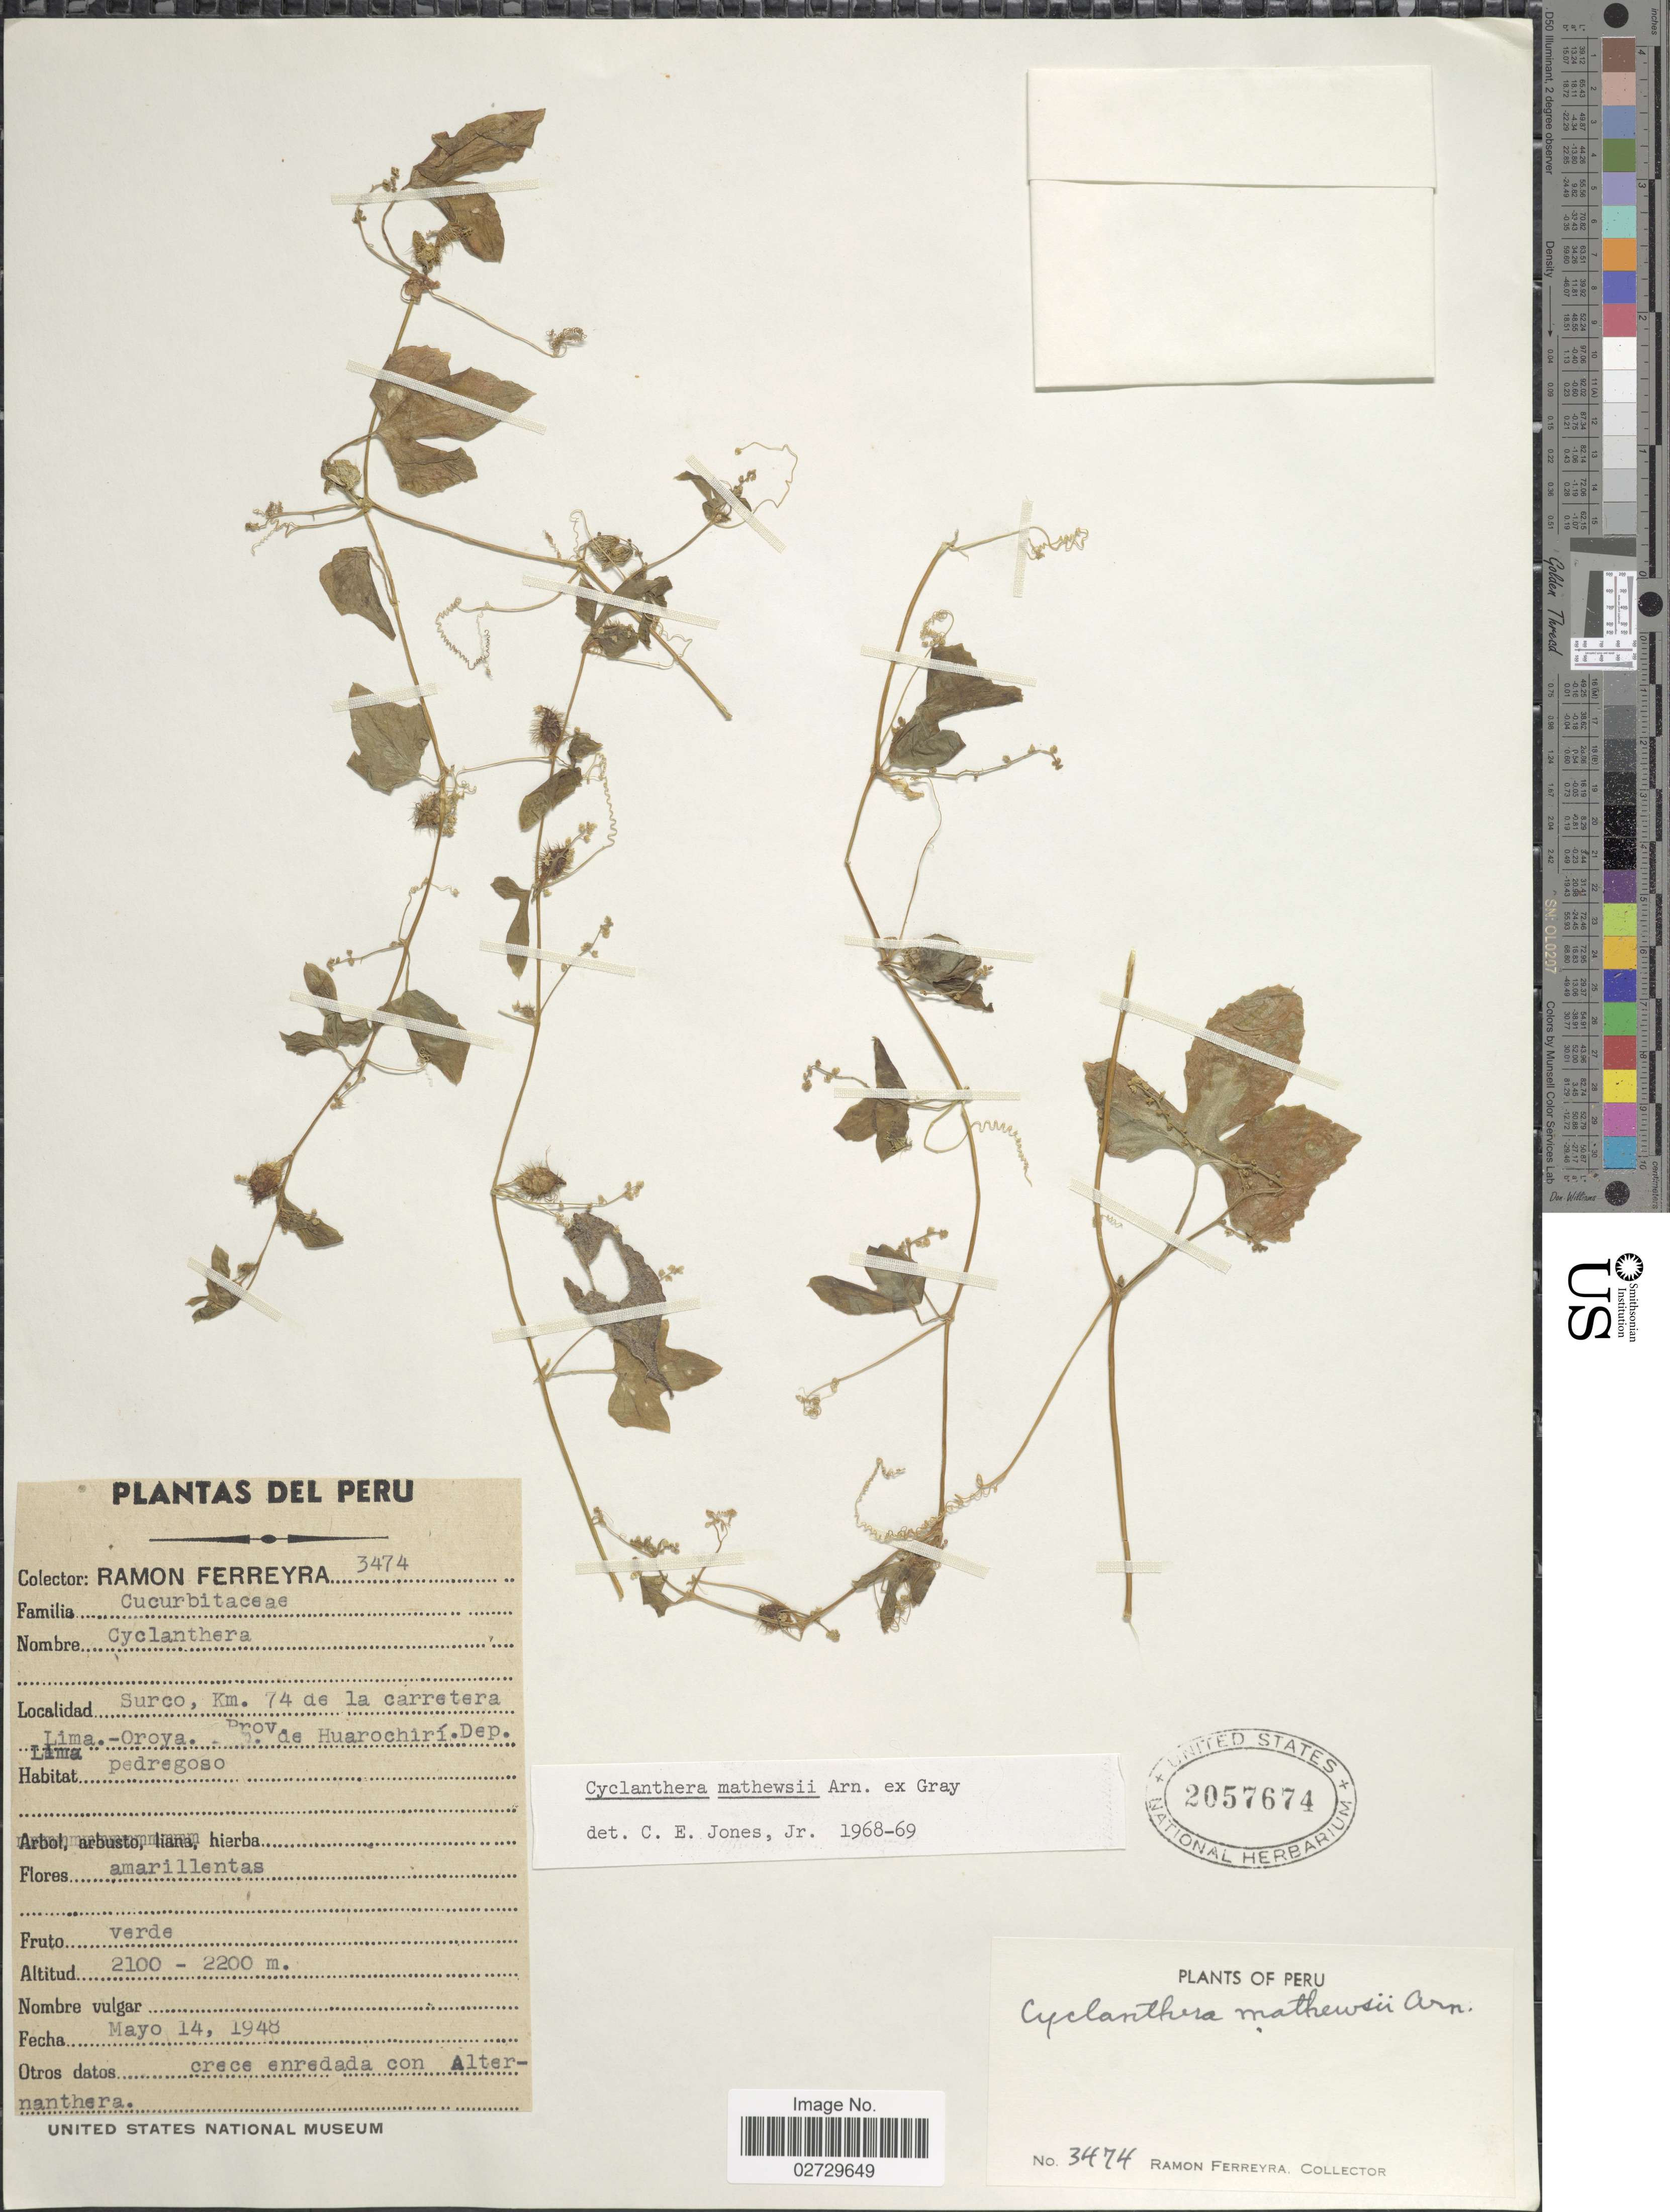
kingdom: Plantae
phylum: Tracheophyta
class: Magnoliopsida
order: Cucurbitales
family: Cucurbitaceae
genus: Cyclanthera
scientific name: Cyclanthera mathewsii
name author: Arn. ex A. Gray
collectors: R. A. Ferreyra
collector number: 3474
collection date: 1948-05-14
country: Peru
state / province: Lima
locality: Surco, Km. 74 de la carretera Lima - Oroya. Prov. de Huarochiri. Dep. Lima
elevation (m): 2100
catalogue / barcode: US 2057674